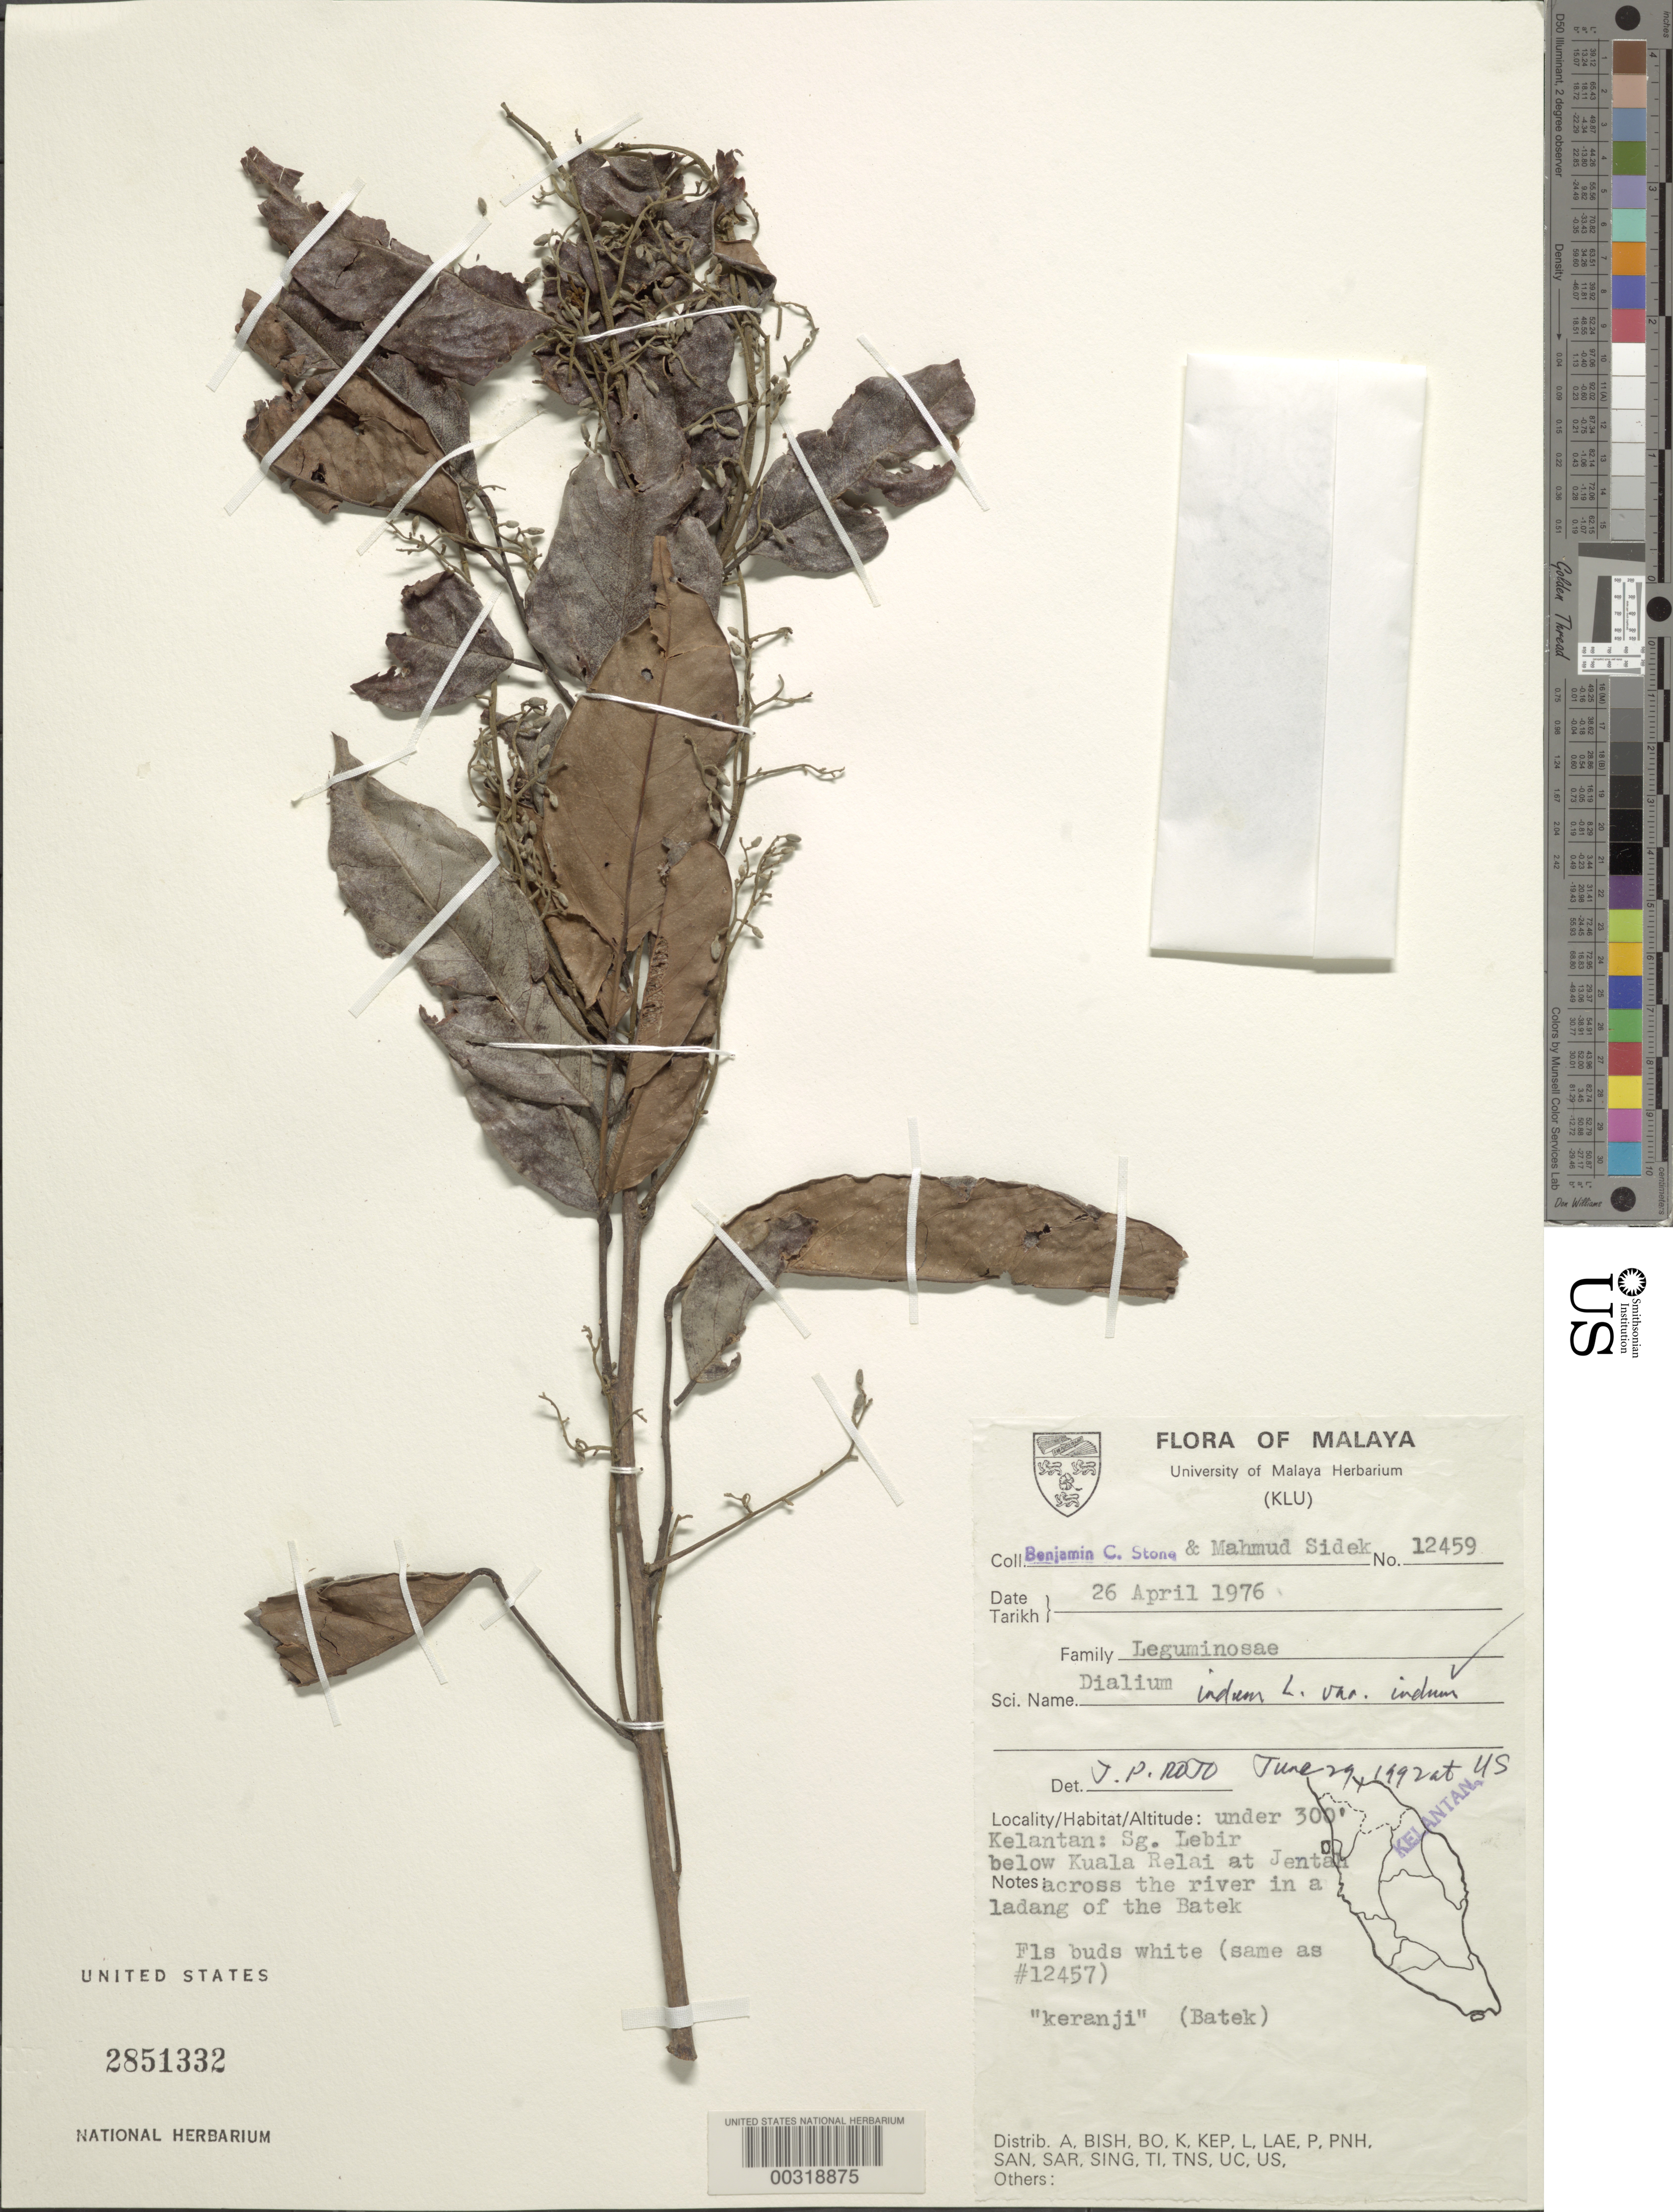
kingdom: Plantae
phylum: Tracheophyta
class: Magnoliopsida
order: Fabales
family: Fabaceae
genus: Dialium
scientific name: Dialium indum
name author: L.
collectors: B. C. Stone & M. Sidek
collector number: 12459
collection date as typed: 26 Apr 1976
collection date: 1976-04-26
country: Malaysia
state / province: Kelantan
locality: Sg. Lebir below Kuala Relai at Jentan across the river in a ladang of the Batek [Malay Peninsula]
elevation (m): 91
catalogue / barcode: US 2851332